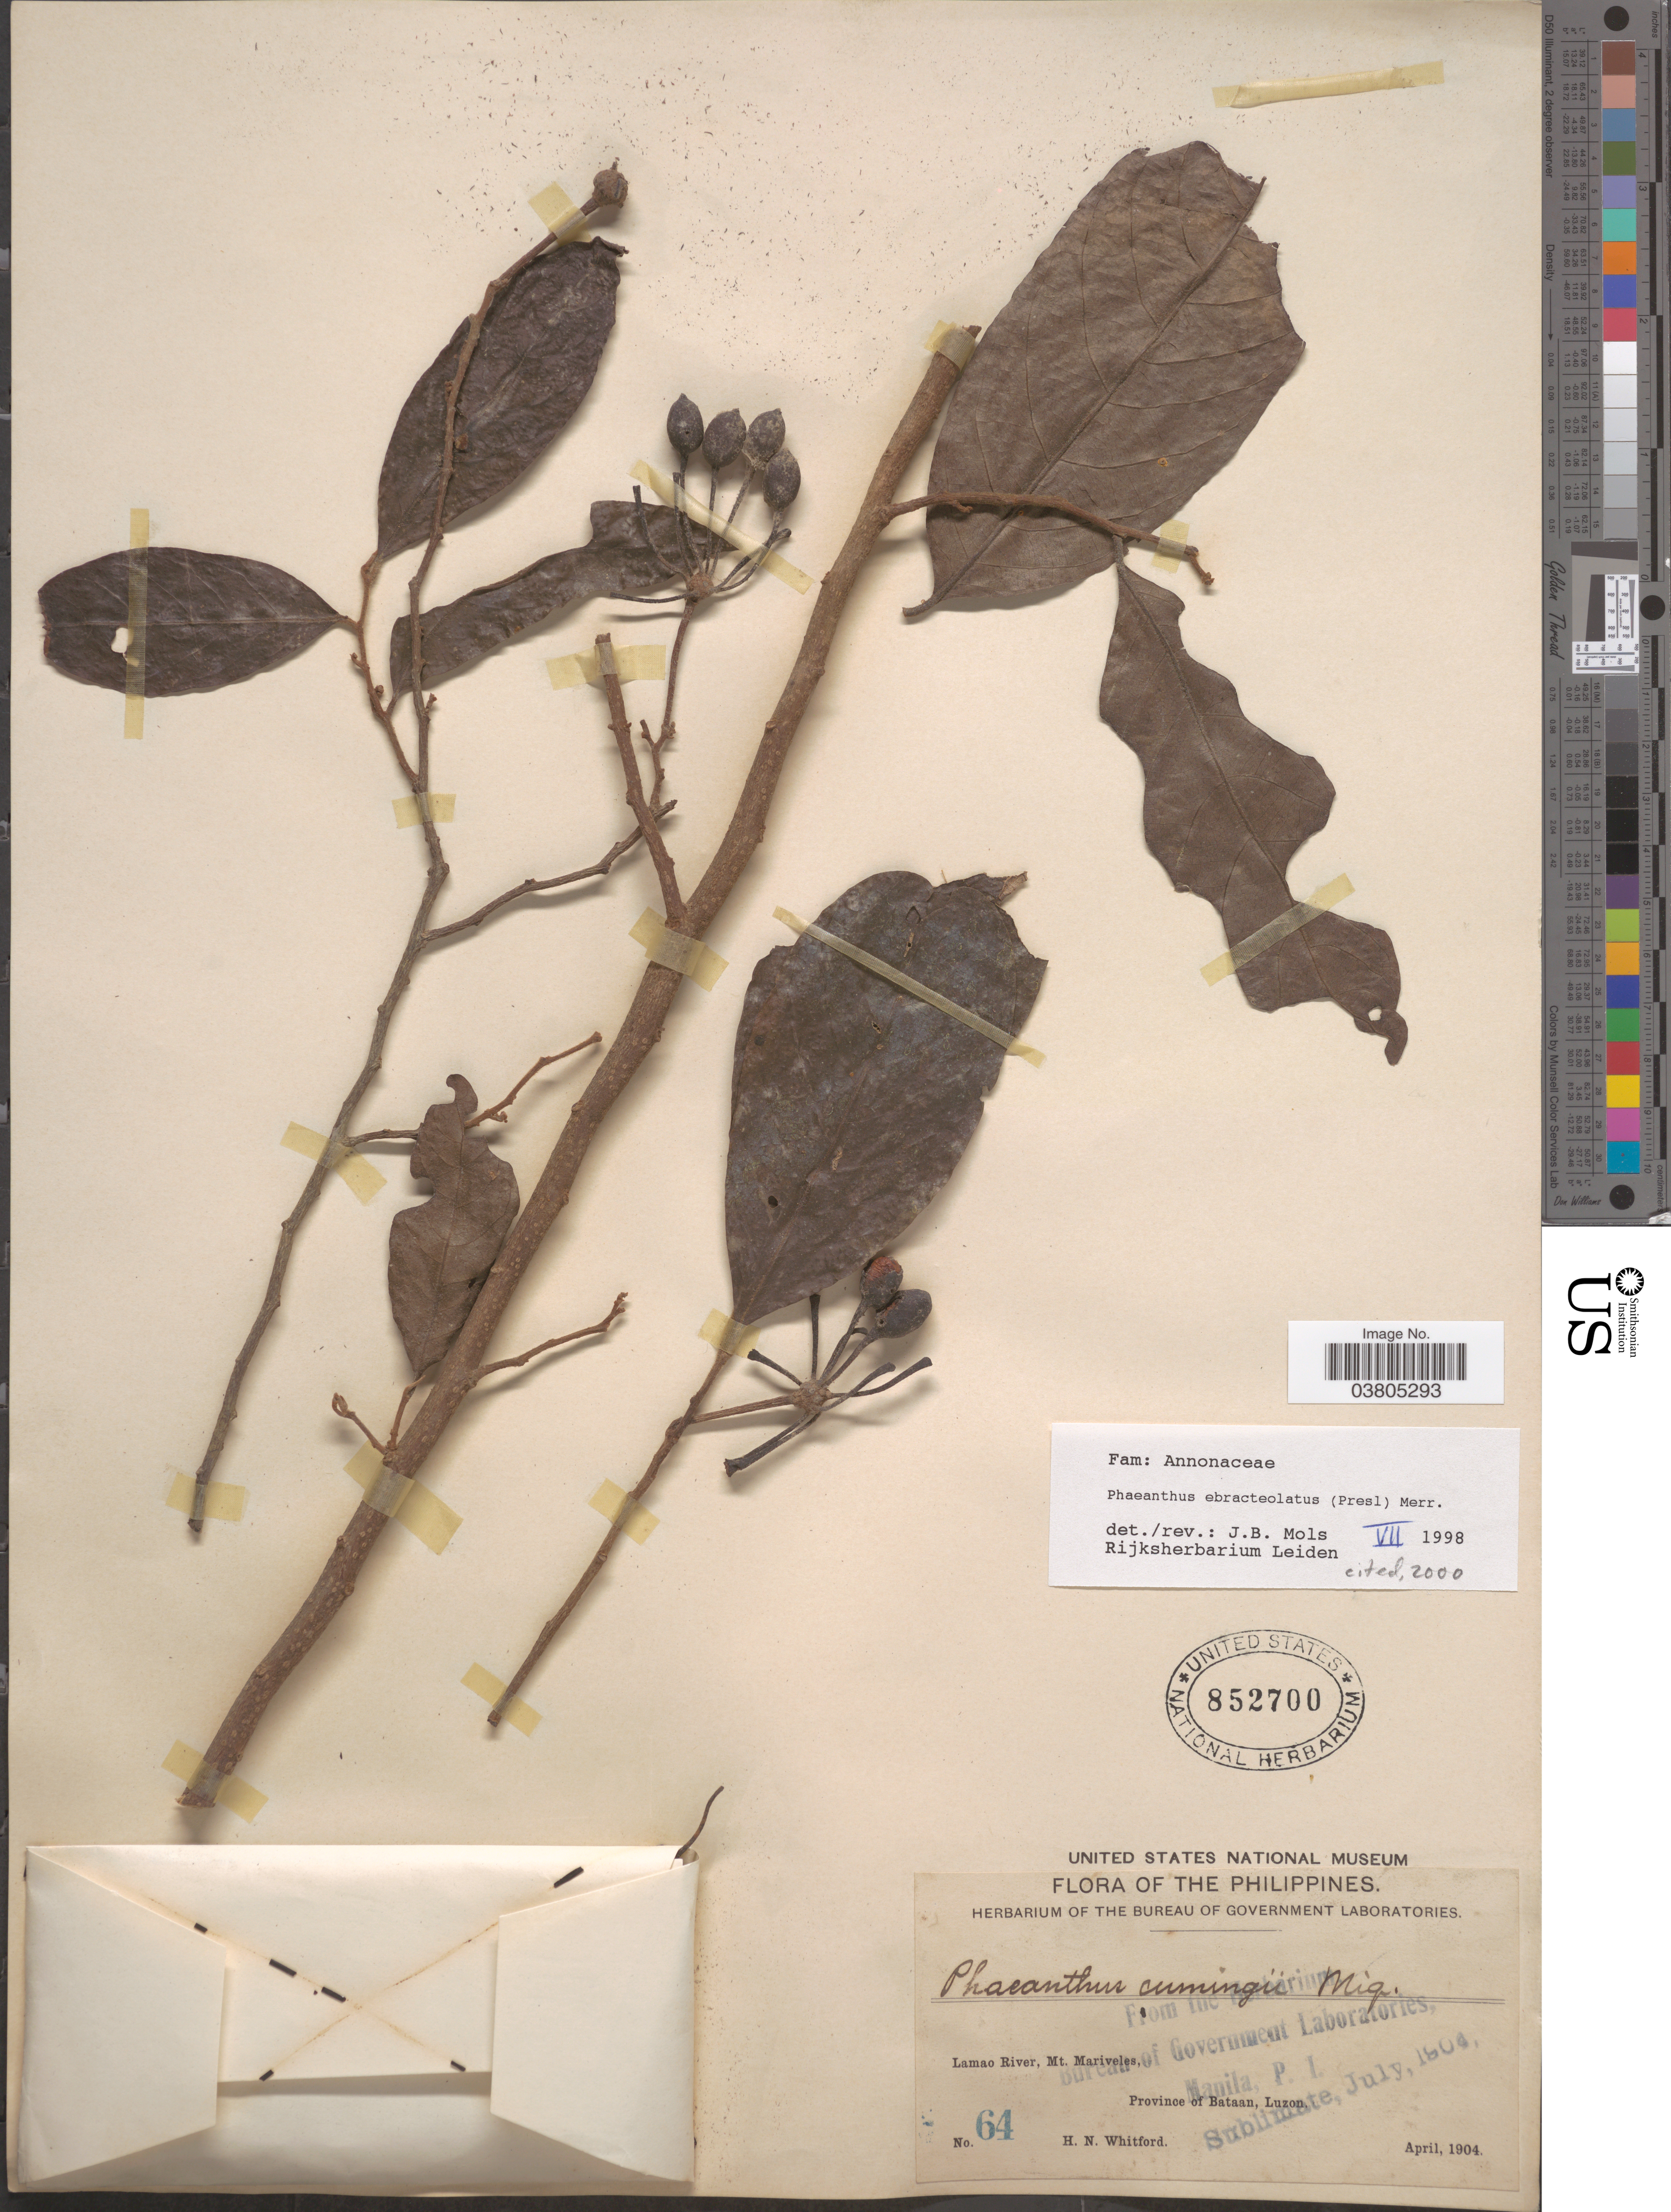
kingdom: Plantae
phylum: Tracheophyta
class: Magnoliopsida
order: Magnoliales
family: Annonaceae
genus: Phaeanthus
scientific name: Phaeanthus ebracteolatus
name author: (C. Presl) Merr.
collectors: H. N. Whitford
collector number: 64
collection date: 1904-04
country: Philippines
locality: Lamao River, Mt. Mariveles. Province of Bataan, Luzon.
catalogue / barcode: US 852700